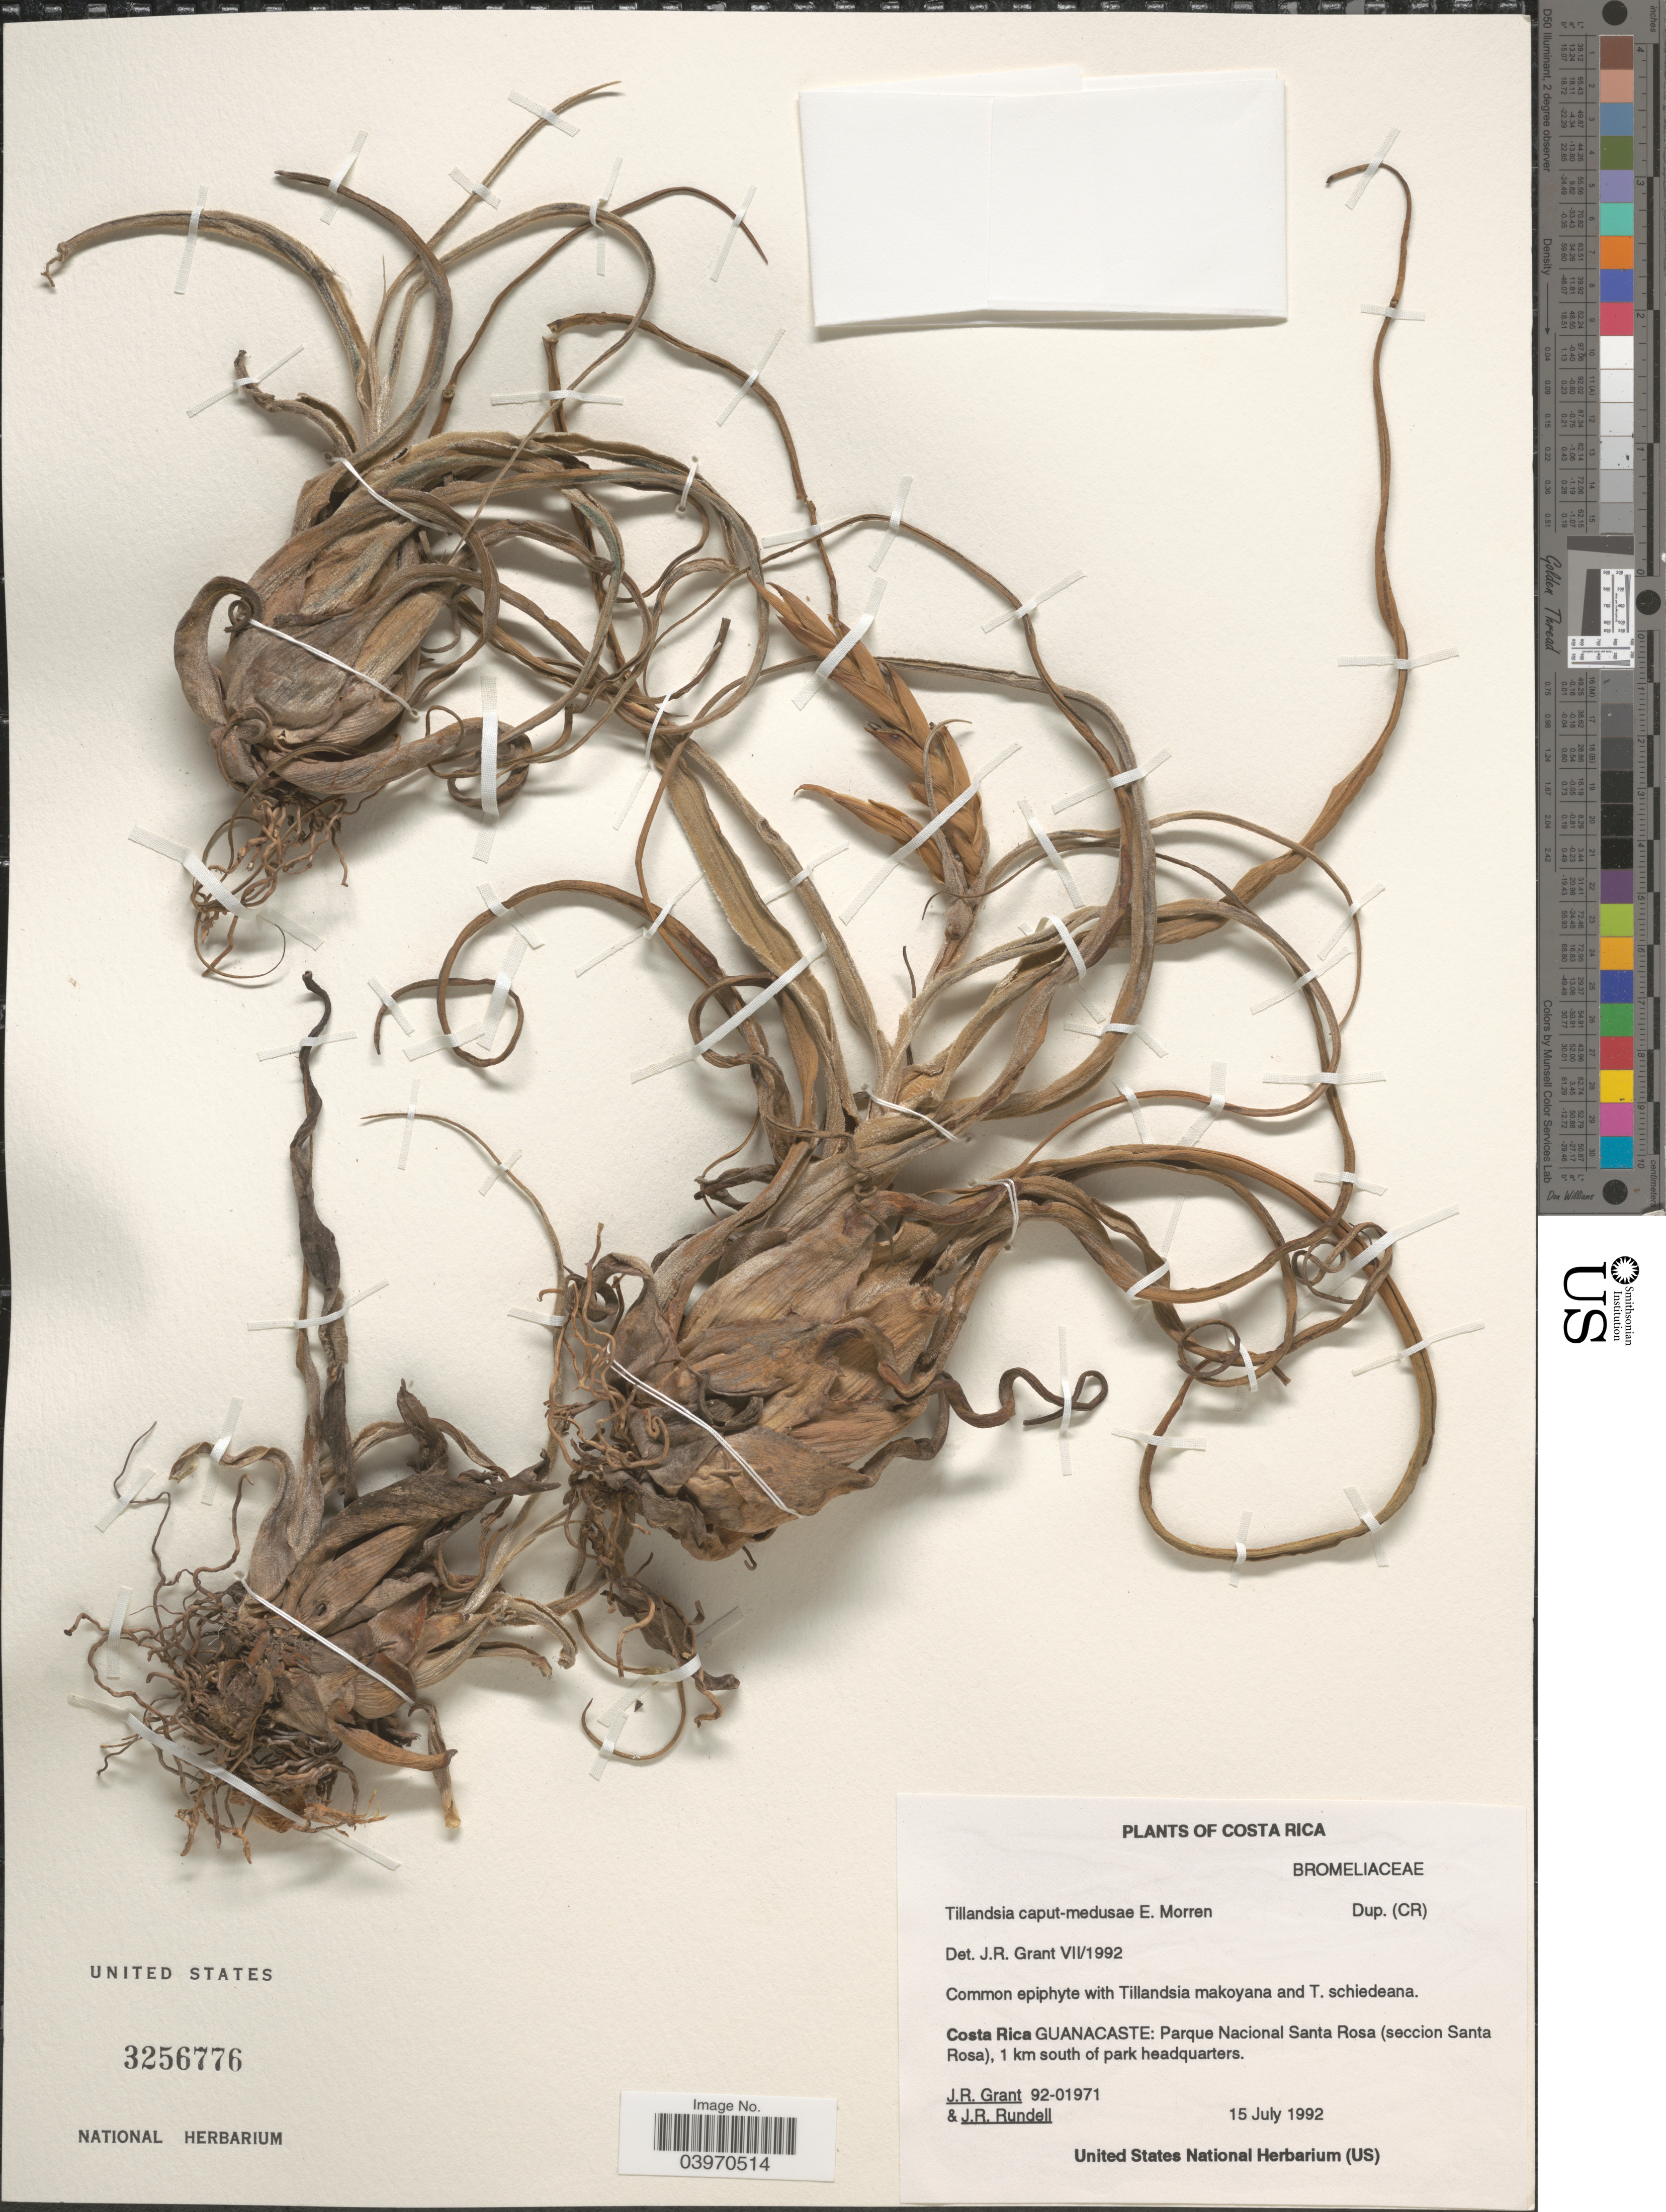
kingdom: Plantae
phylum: Tracheophyta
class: Liliopsida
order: Poales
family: Bromeliaceae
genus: Tillandsia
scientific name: Tillandsia caput-medusae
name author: É. Morren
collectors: J. Grant & J. R. Rundell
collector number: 92-01971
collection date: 1992-07-15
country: Costa Rica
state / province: Guanacaste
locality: Parque Nacional Santa Rosa (seccion Santa Rosa), 1 km south of park headquarters.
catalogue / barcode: US 3256776